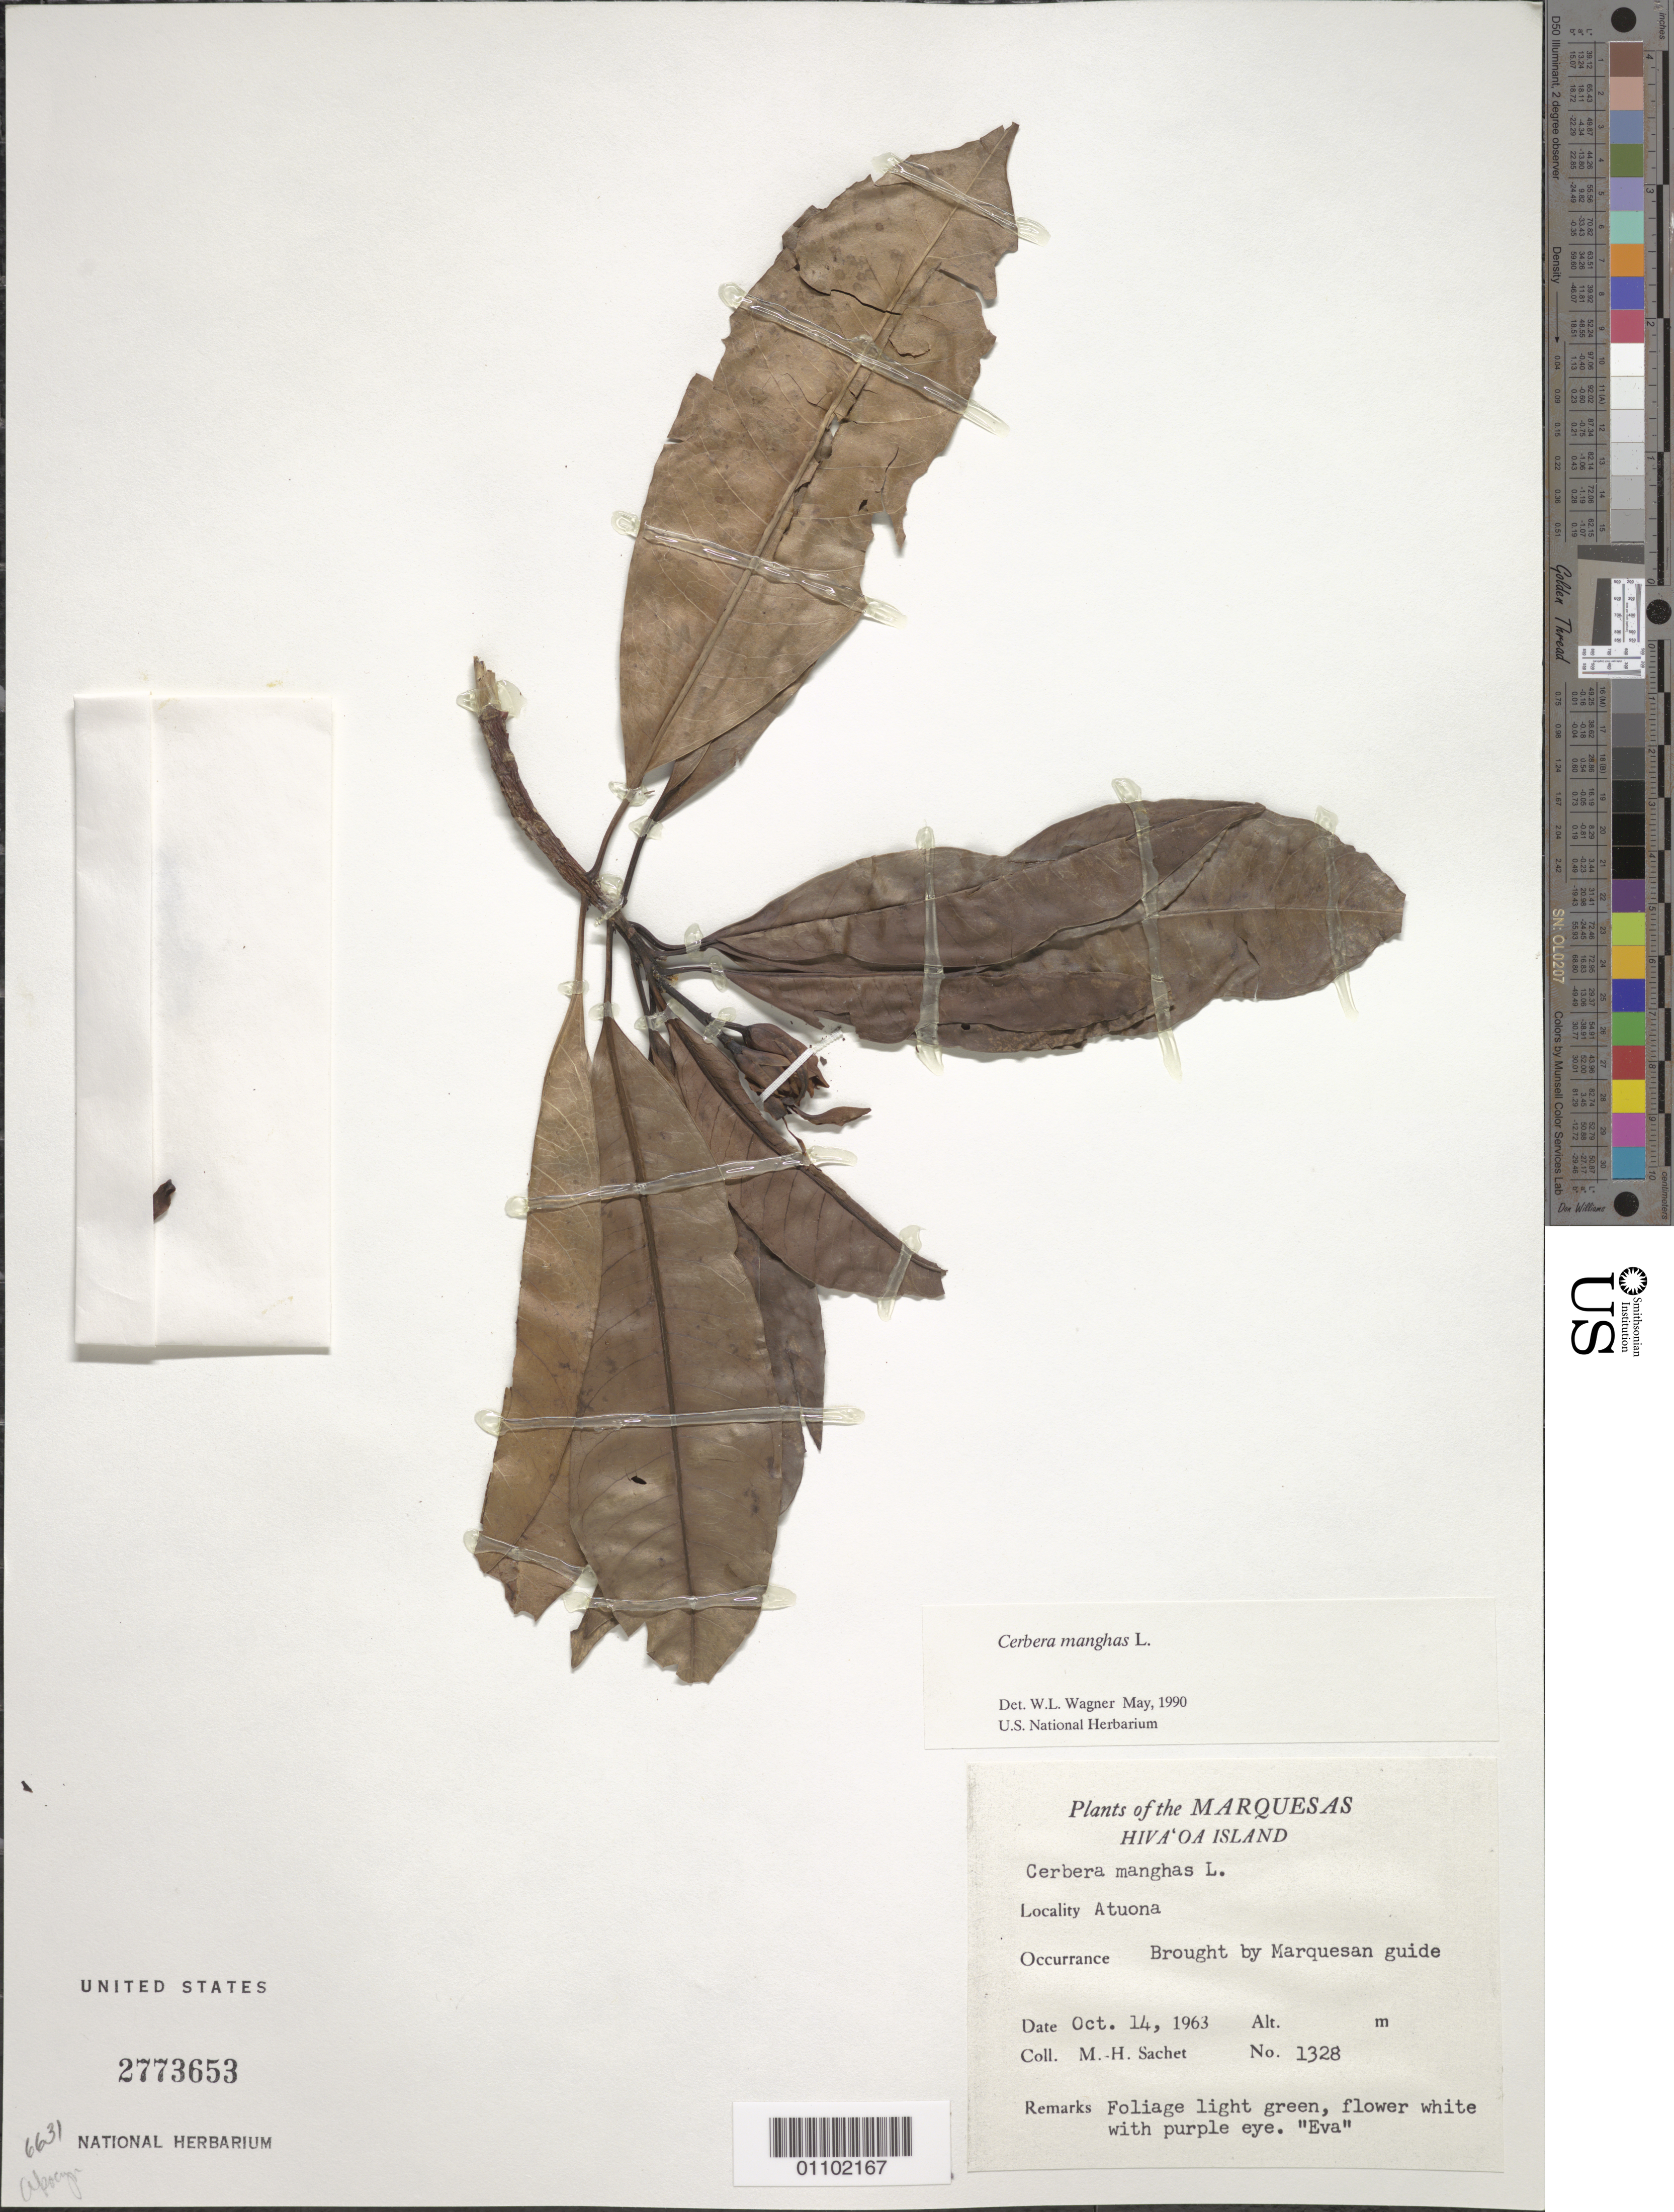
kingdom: Plantae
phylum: Tracheophyta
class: Magnoliopsida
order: Gentianales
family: Apocynaceae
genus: Cerbera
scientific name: Cerbera manghas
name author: L.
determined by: Wagner, W. L., (BOT), Smithsonian Institution - National Museum of Natural History (UNITED STATES)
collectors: M.-H. Sachet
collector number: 1328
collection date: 1963-10-14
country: French Polynesia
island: Hiva Oa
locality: Atuona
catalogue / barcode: US 2773653